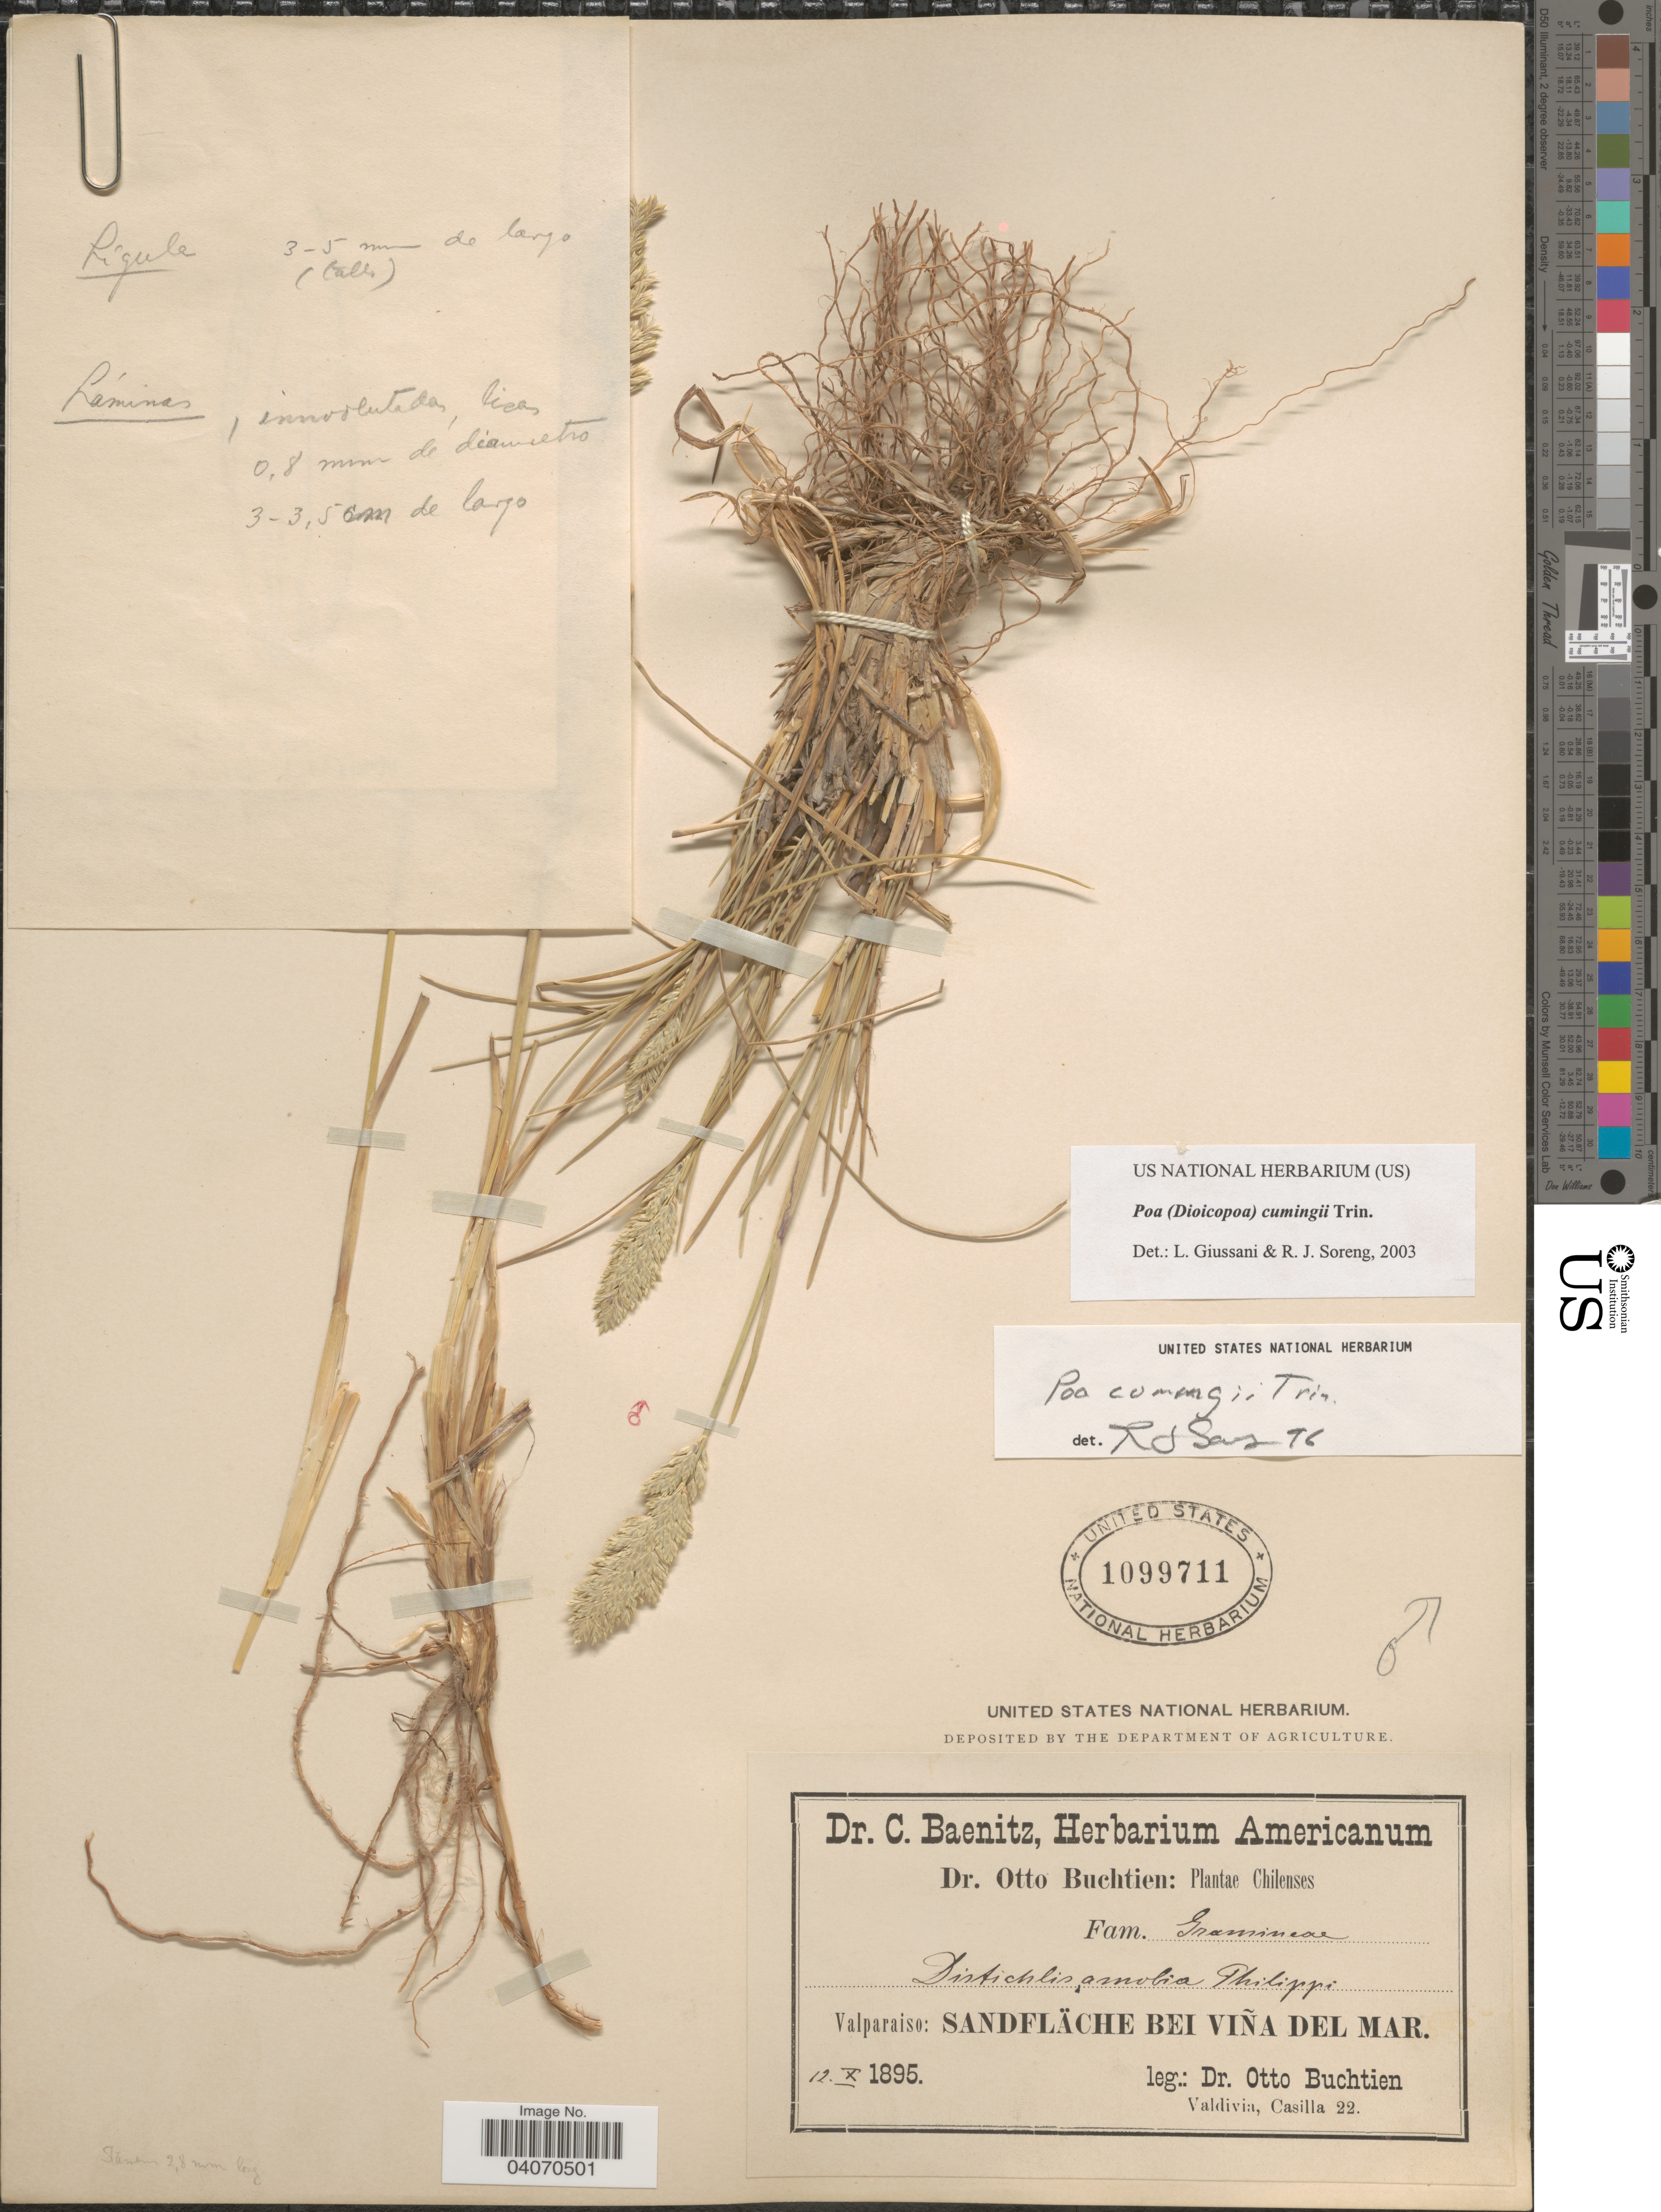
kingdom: Plantae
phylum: Tracheophyta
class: Liliopsida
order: Poales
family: Poaceae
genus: Poa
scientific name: Poa cumingii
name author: Trin.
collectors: O. Buchtien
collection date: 1895-10-12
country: Chile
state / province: Valparaíso (V)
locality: Valparaiso: Sandfläche bei Viña del Mar.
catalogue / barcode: US 1099711